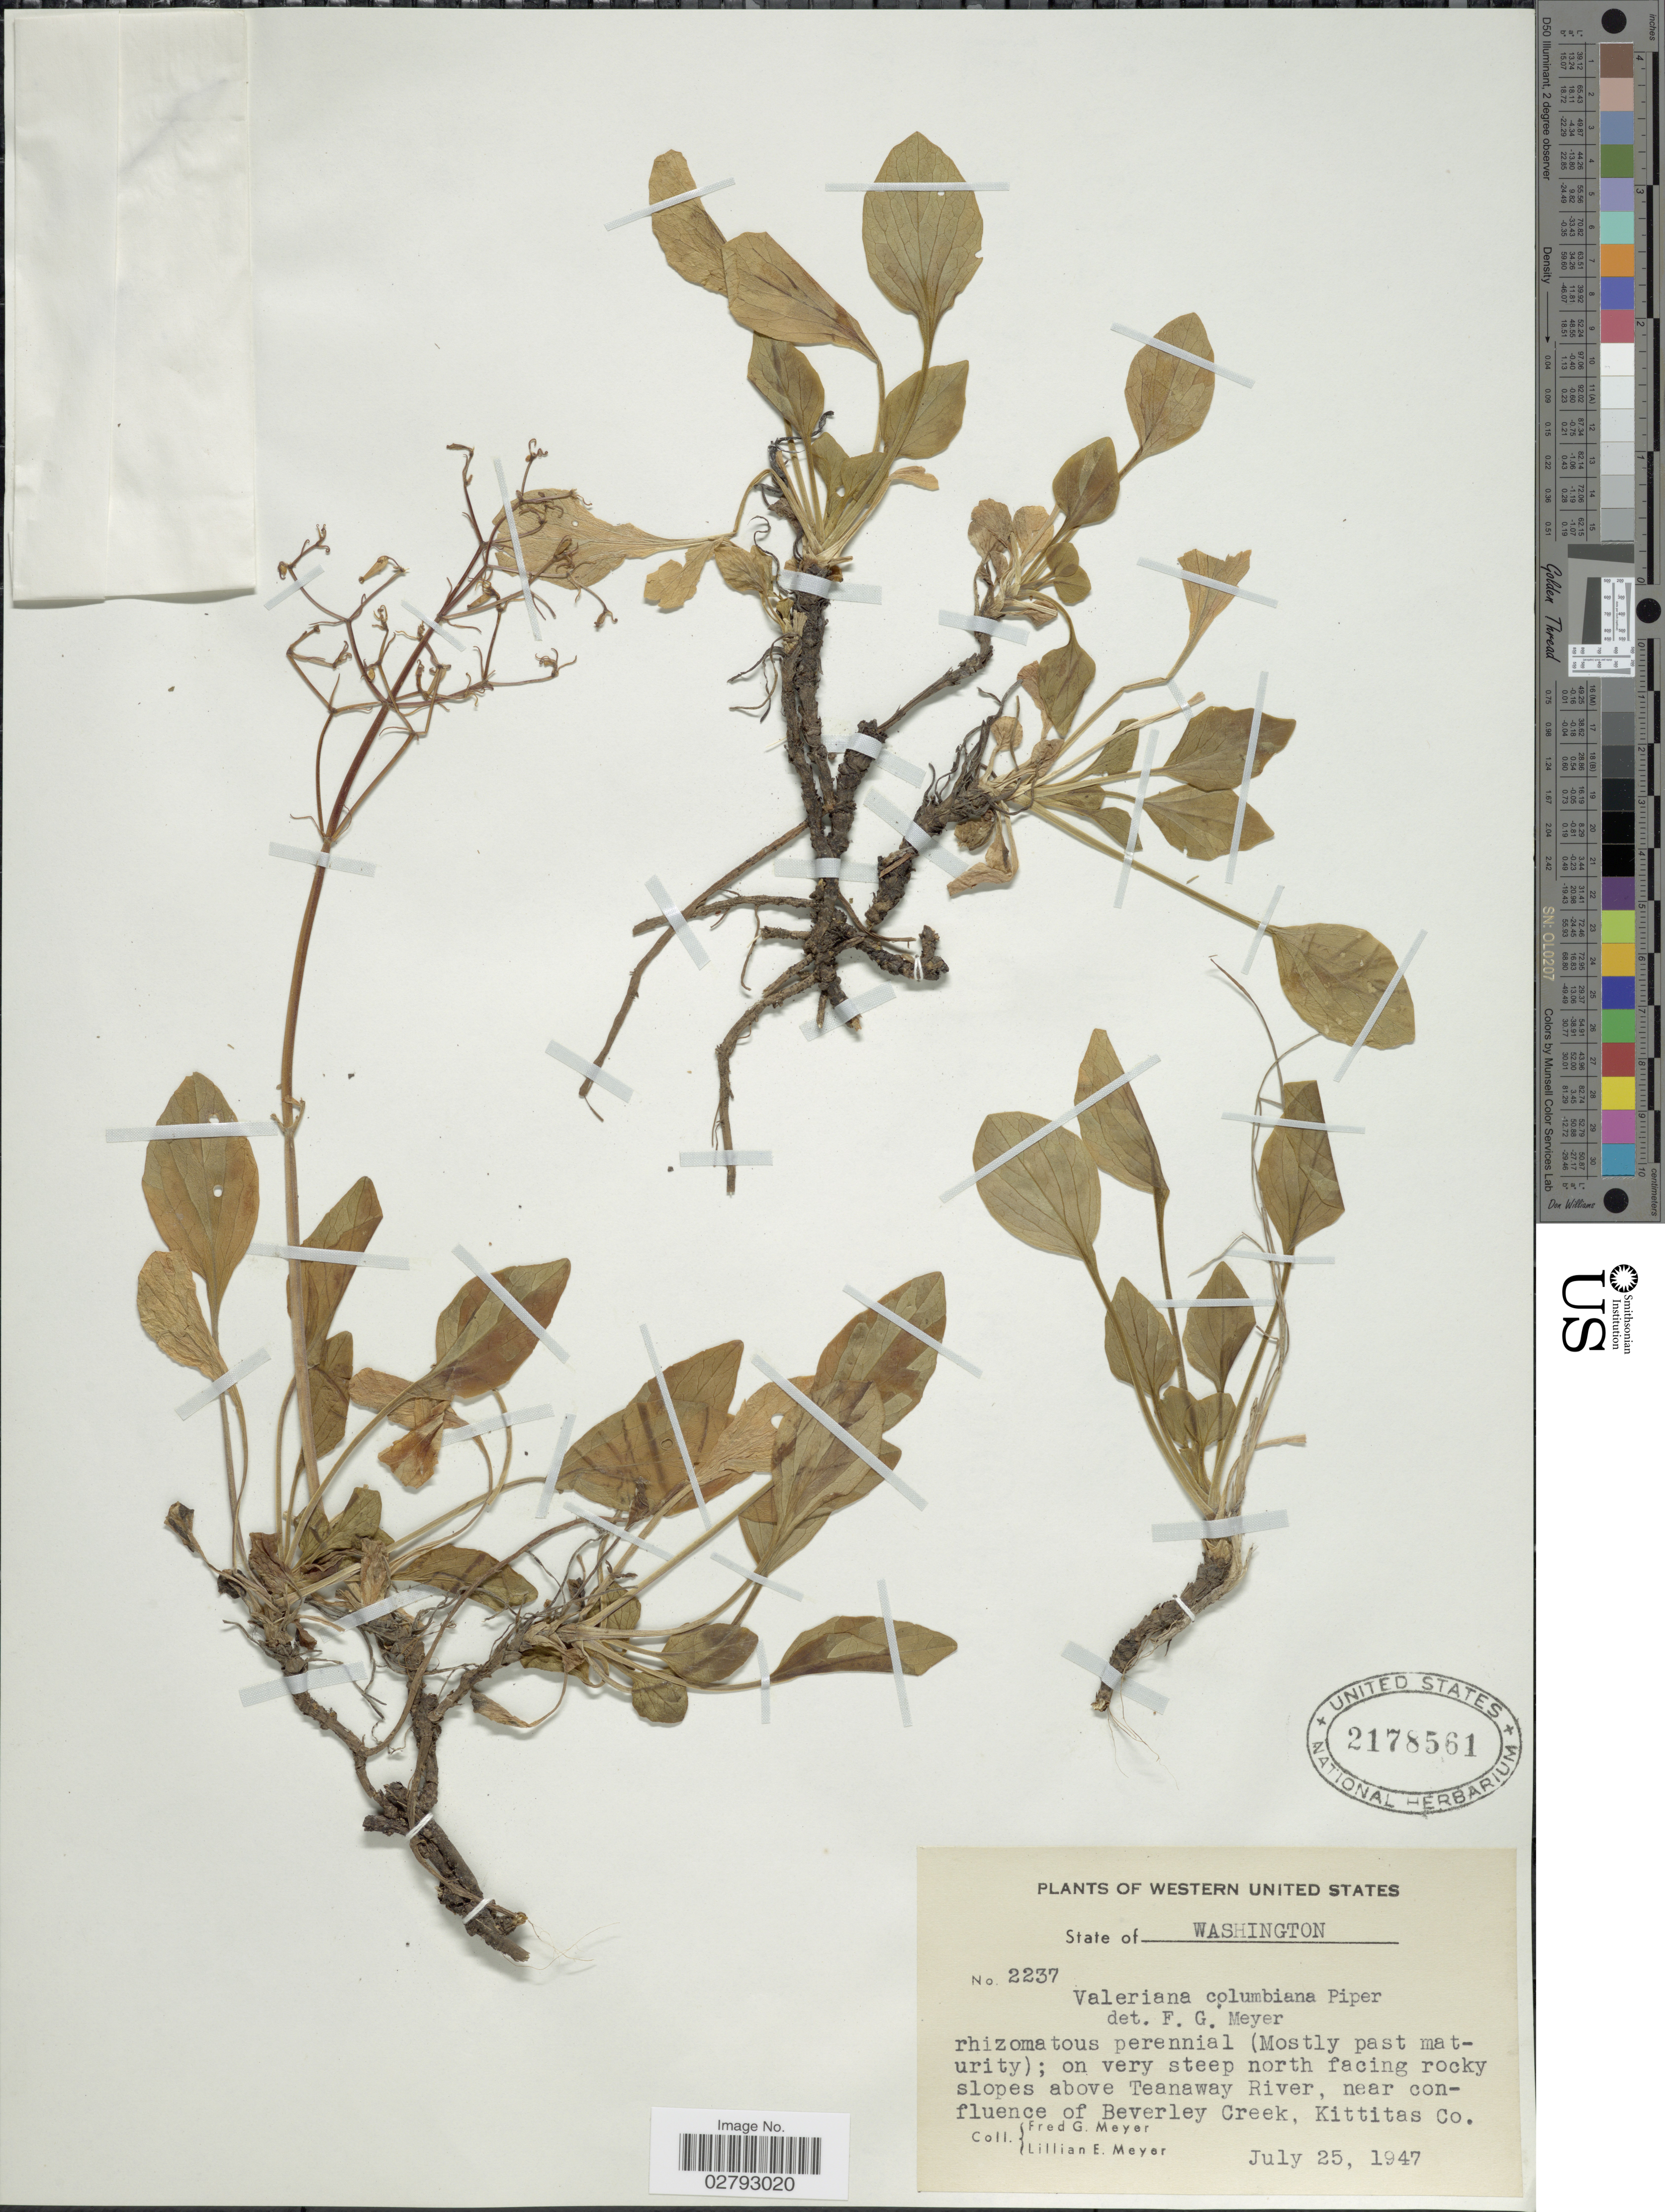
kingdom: Plantae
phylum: Tracheophyta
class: Magnoliopsida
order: Dipsacales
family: Caprifoliaceae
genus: Valeriana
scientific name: Valeriana columbiana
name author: Piper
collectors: F. G. Meyer & L. Meyer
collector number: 2237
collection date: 1947-07-25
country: United States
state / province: Washington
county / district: Kittitas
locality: On versy steep north facing rocky slopes above Teanaway River, near confluence of Beverly Creek, Kittitas Co.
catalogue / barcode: US 2178561